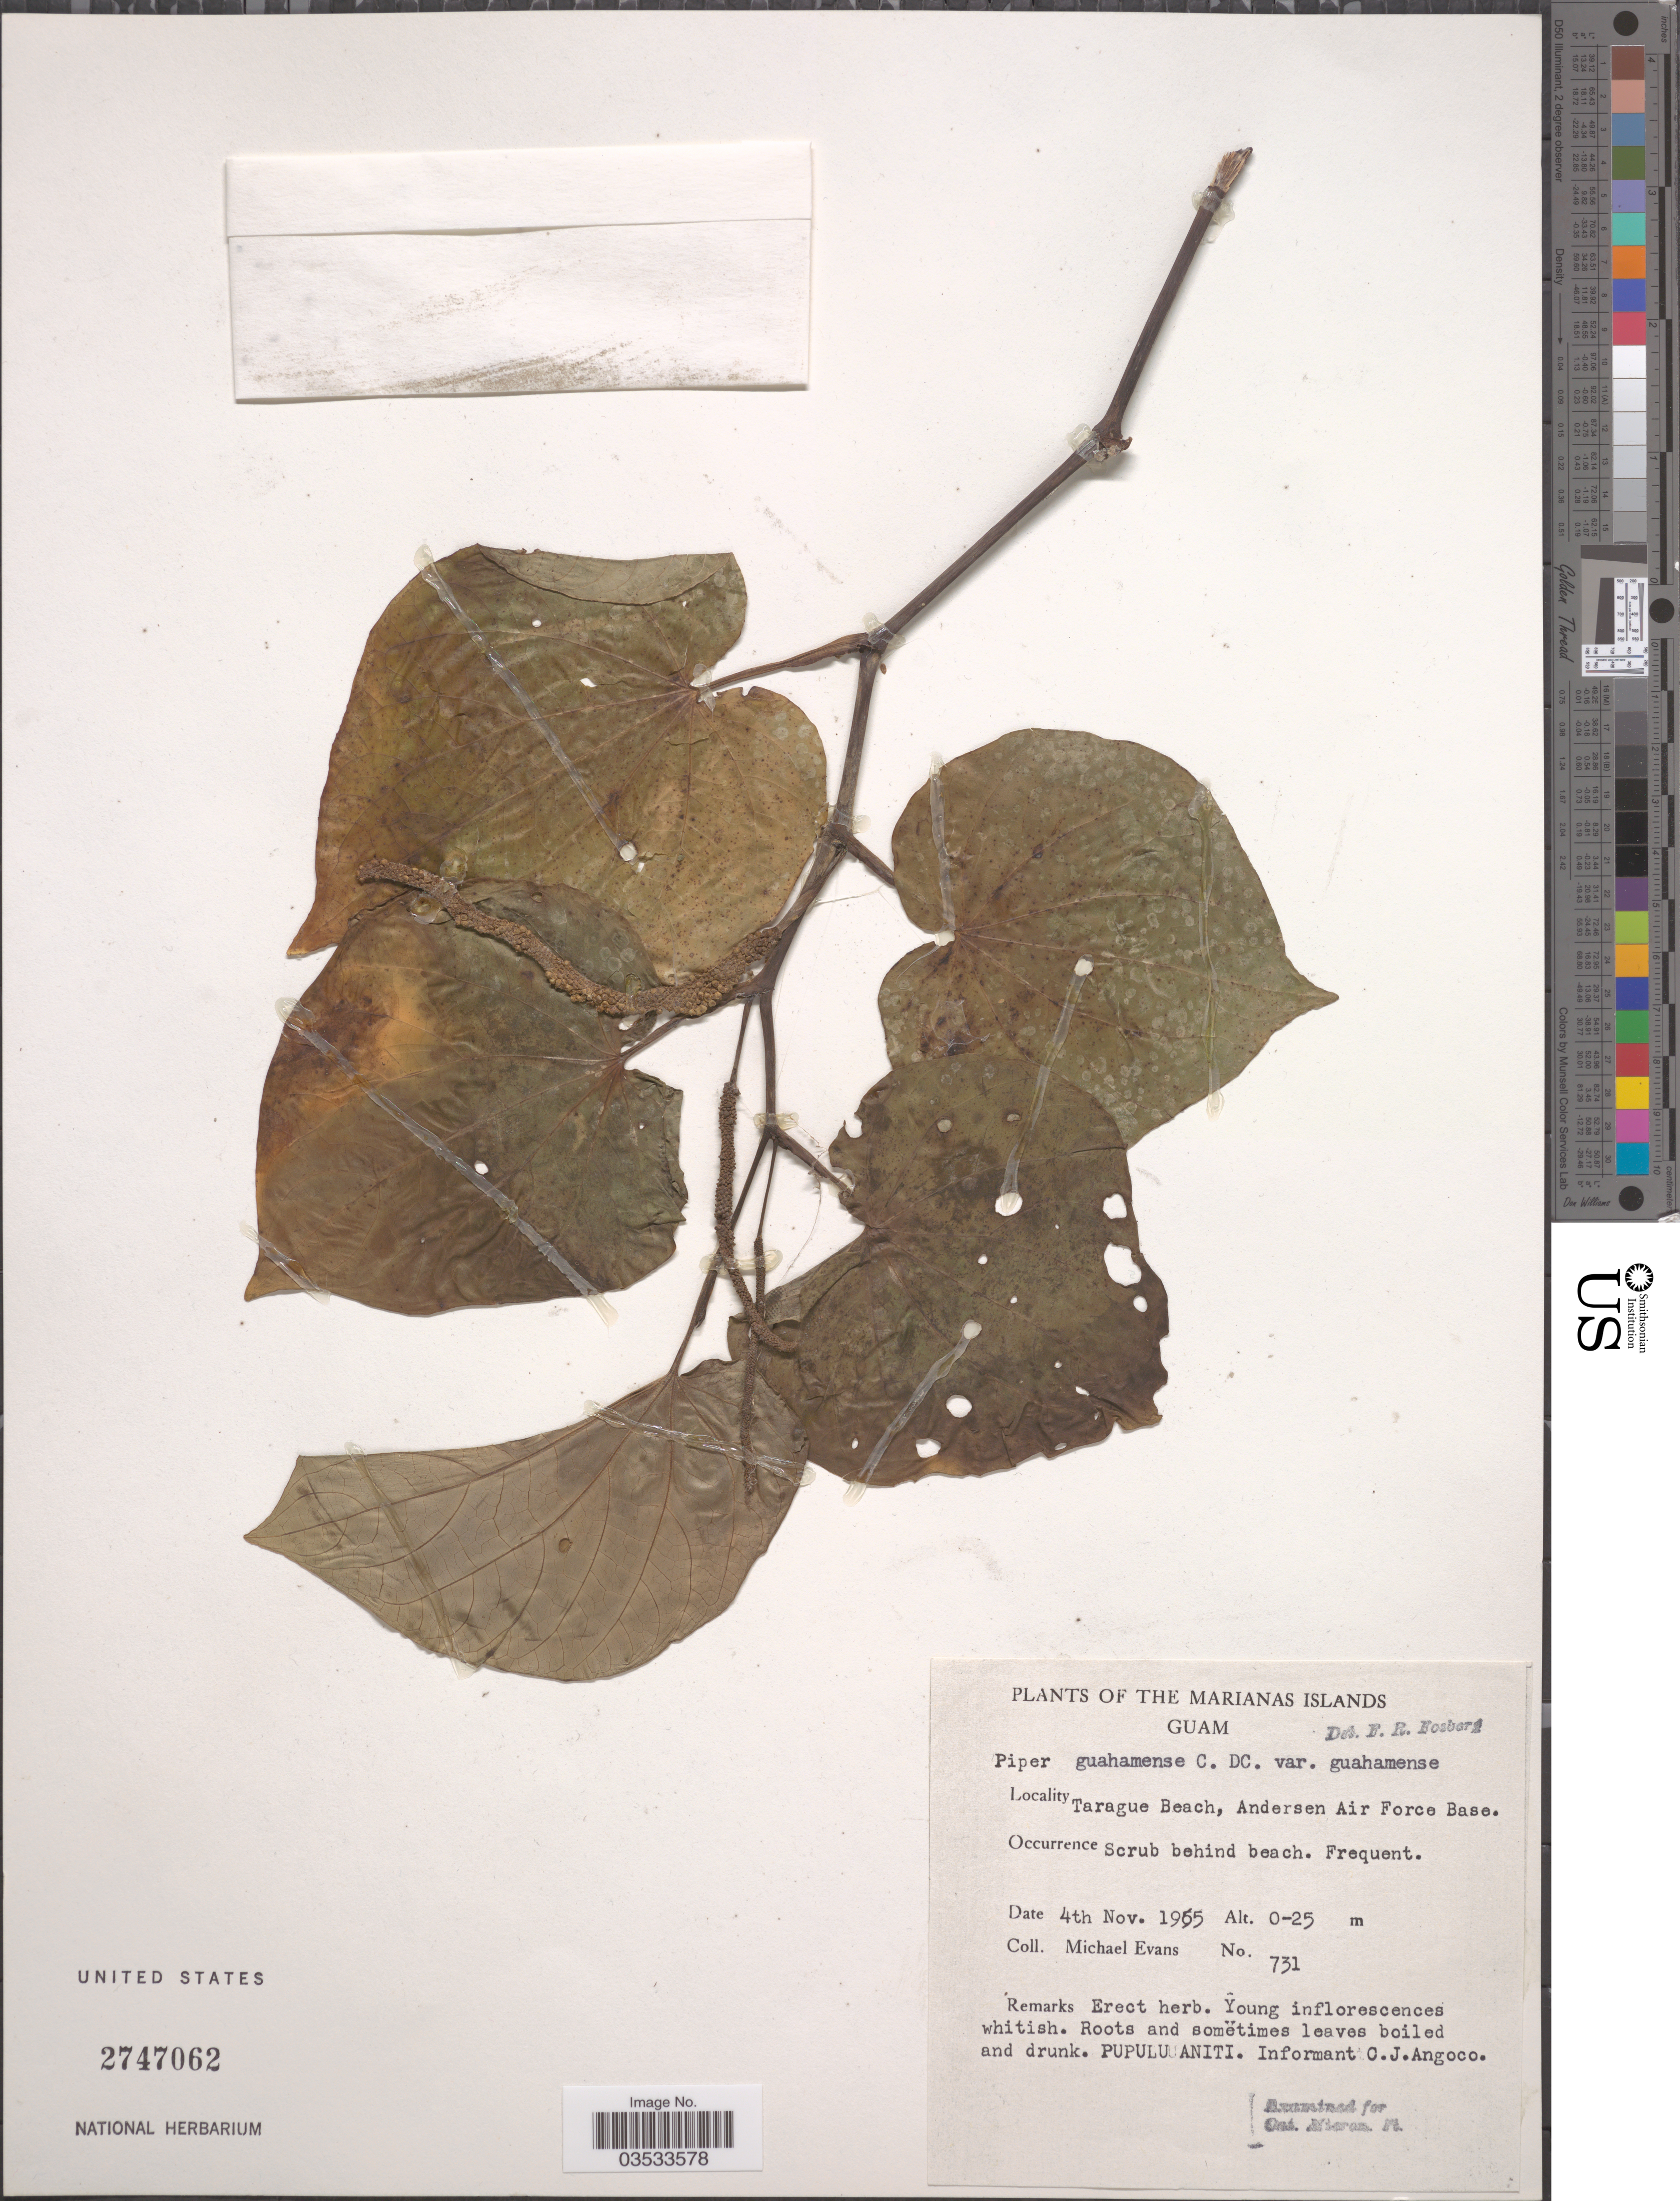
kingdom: Plantae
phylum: Tracheophyta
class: Magnoliopsida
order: Piperales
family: Piperaceae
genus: Piper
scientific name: Piper guahamense f. guahamense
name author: C. DC.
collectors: M. Evans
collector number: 731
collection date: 1955-11-04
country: Guam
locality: The Marianas Islands. Tarague Beach, Andersen Air Force Base.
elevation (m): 0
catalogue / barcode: US 2747062